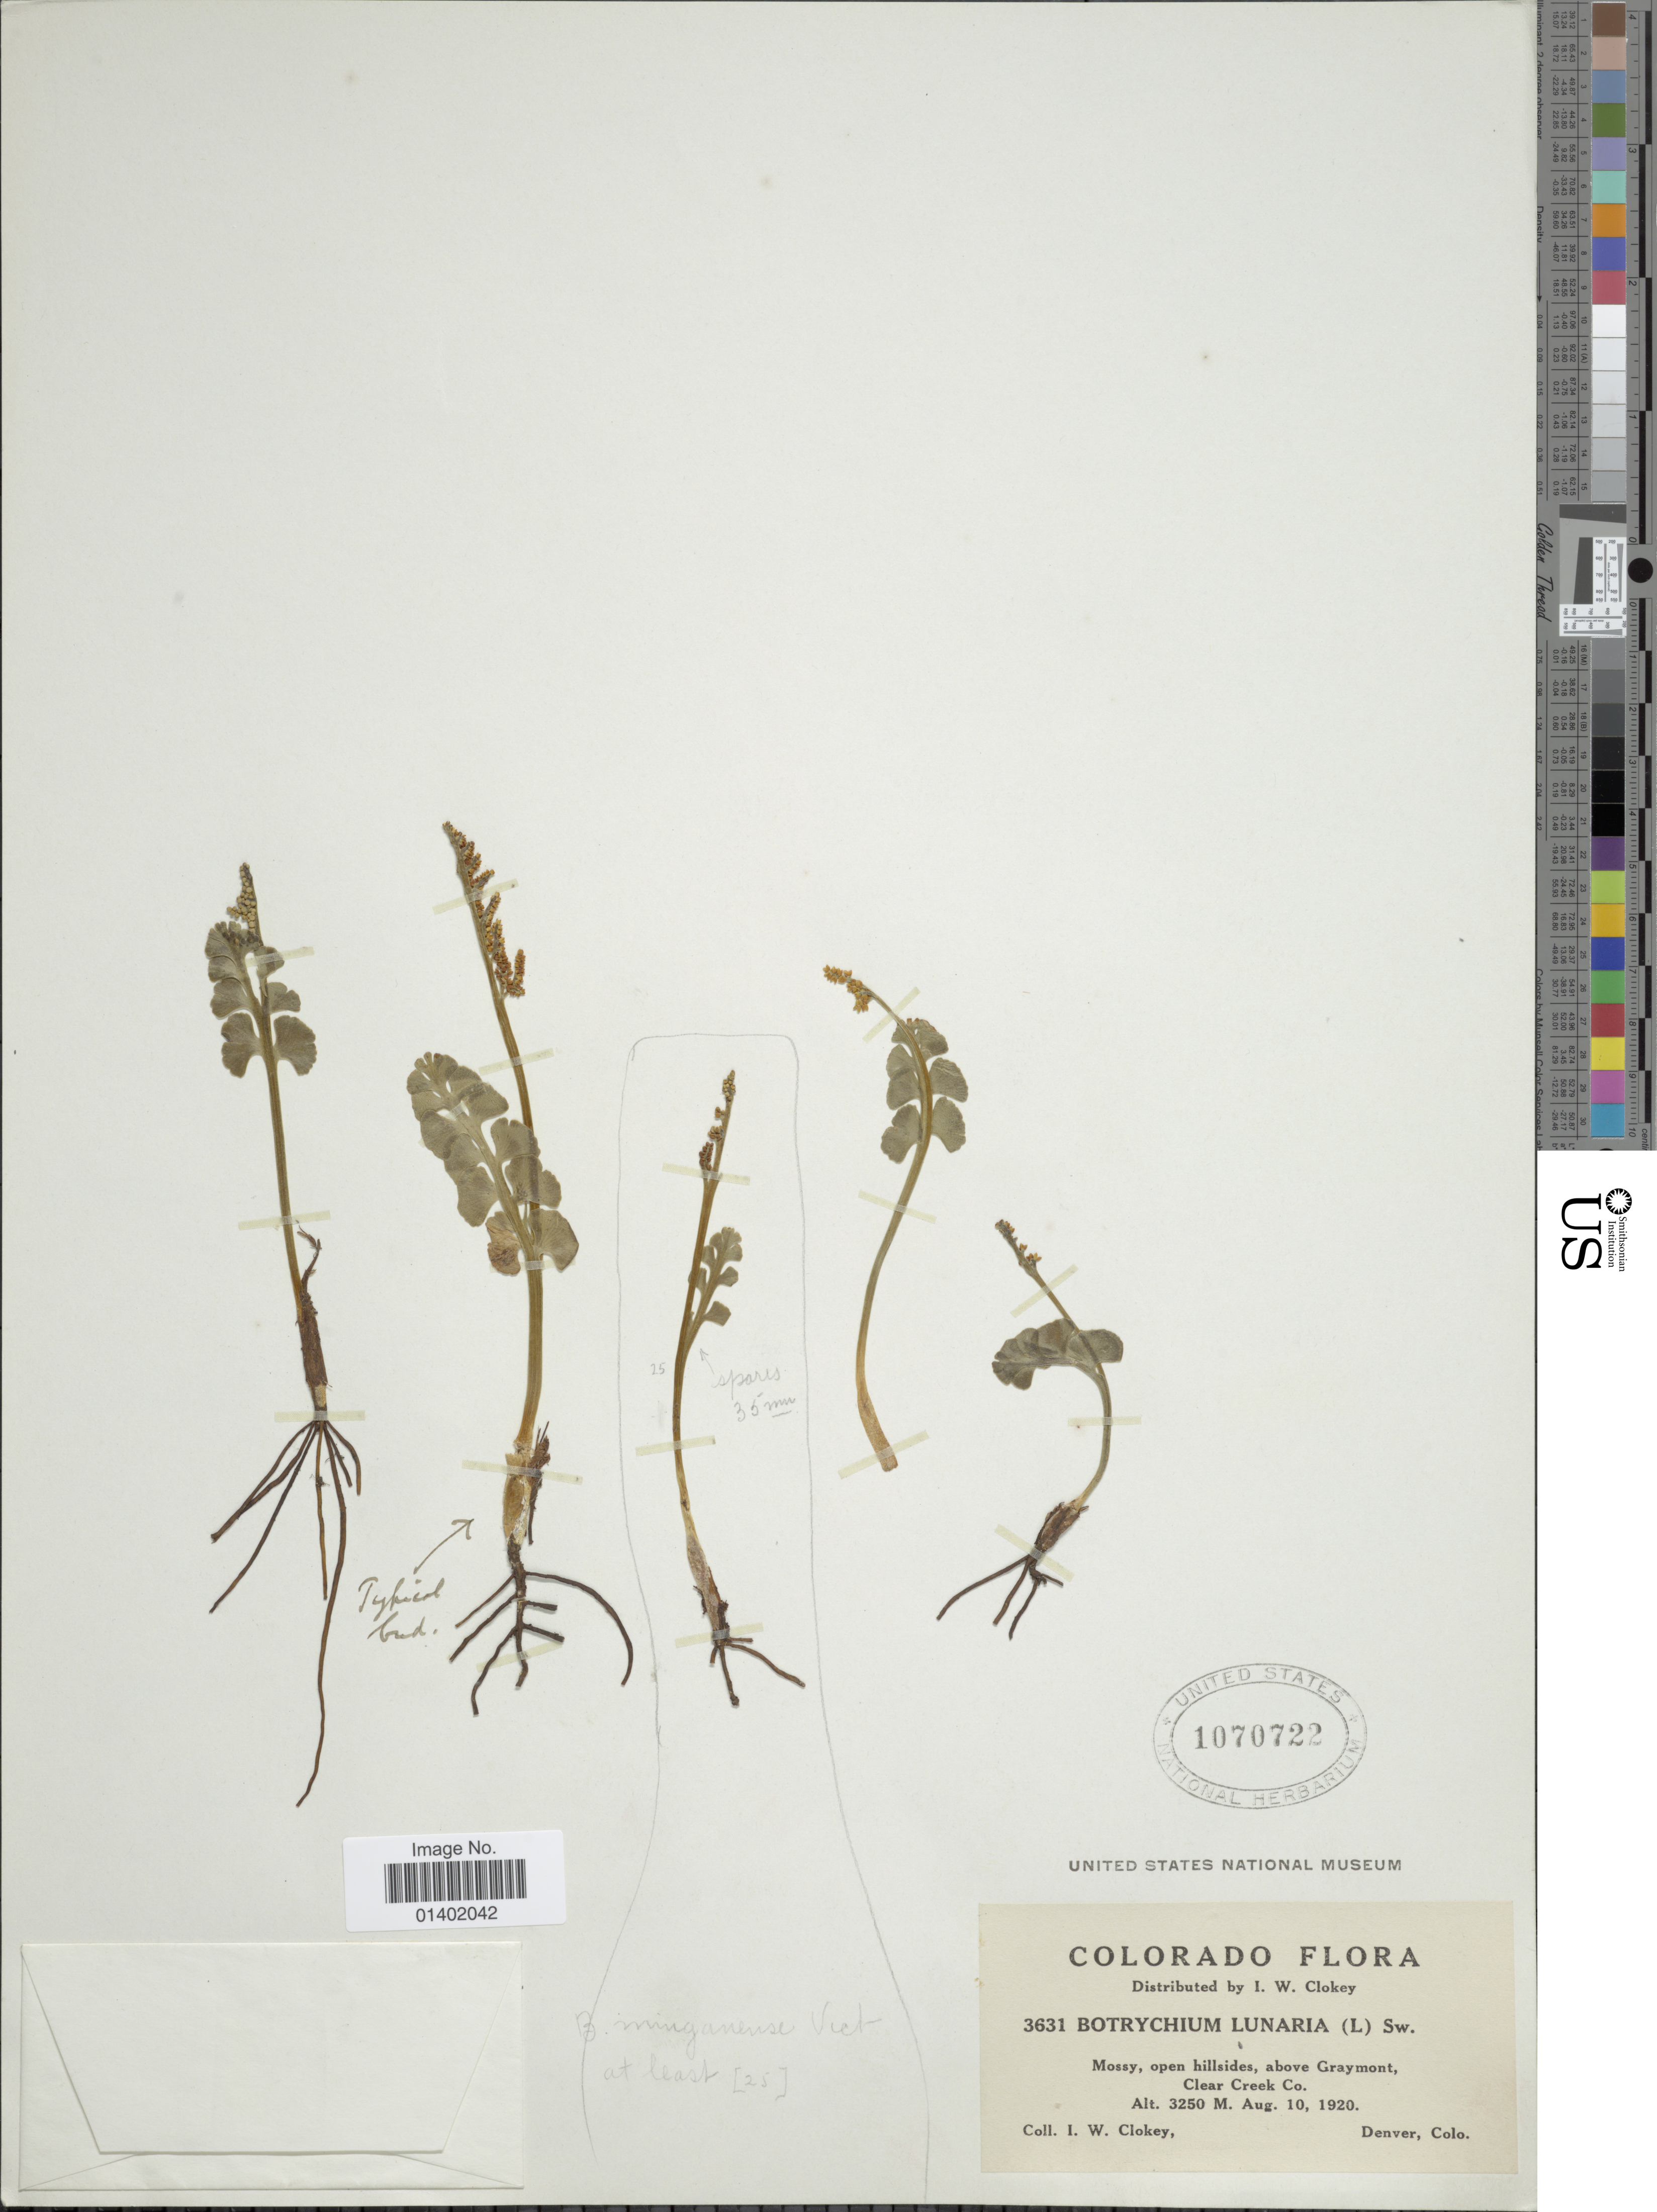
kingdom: Plantae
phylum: Tracheophyta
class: Polypodiopsida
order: Ophioglossales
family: Ophioglossaceae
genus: Botrychium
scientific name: Botrychium lunaria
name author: (L.) Sw.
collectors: I. W. Clokey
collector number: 3631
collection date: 1920-08-10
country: United States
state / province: Colorado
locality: Mossy, open hillside, above Graymont, Clear Creek Co., Denver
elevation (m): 3250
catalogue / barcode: US 1070722